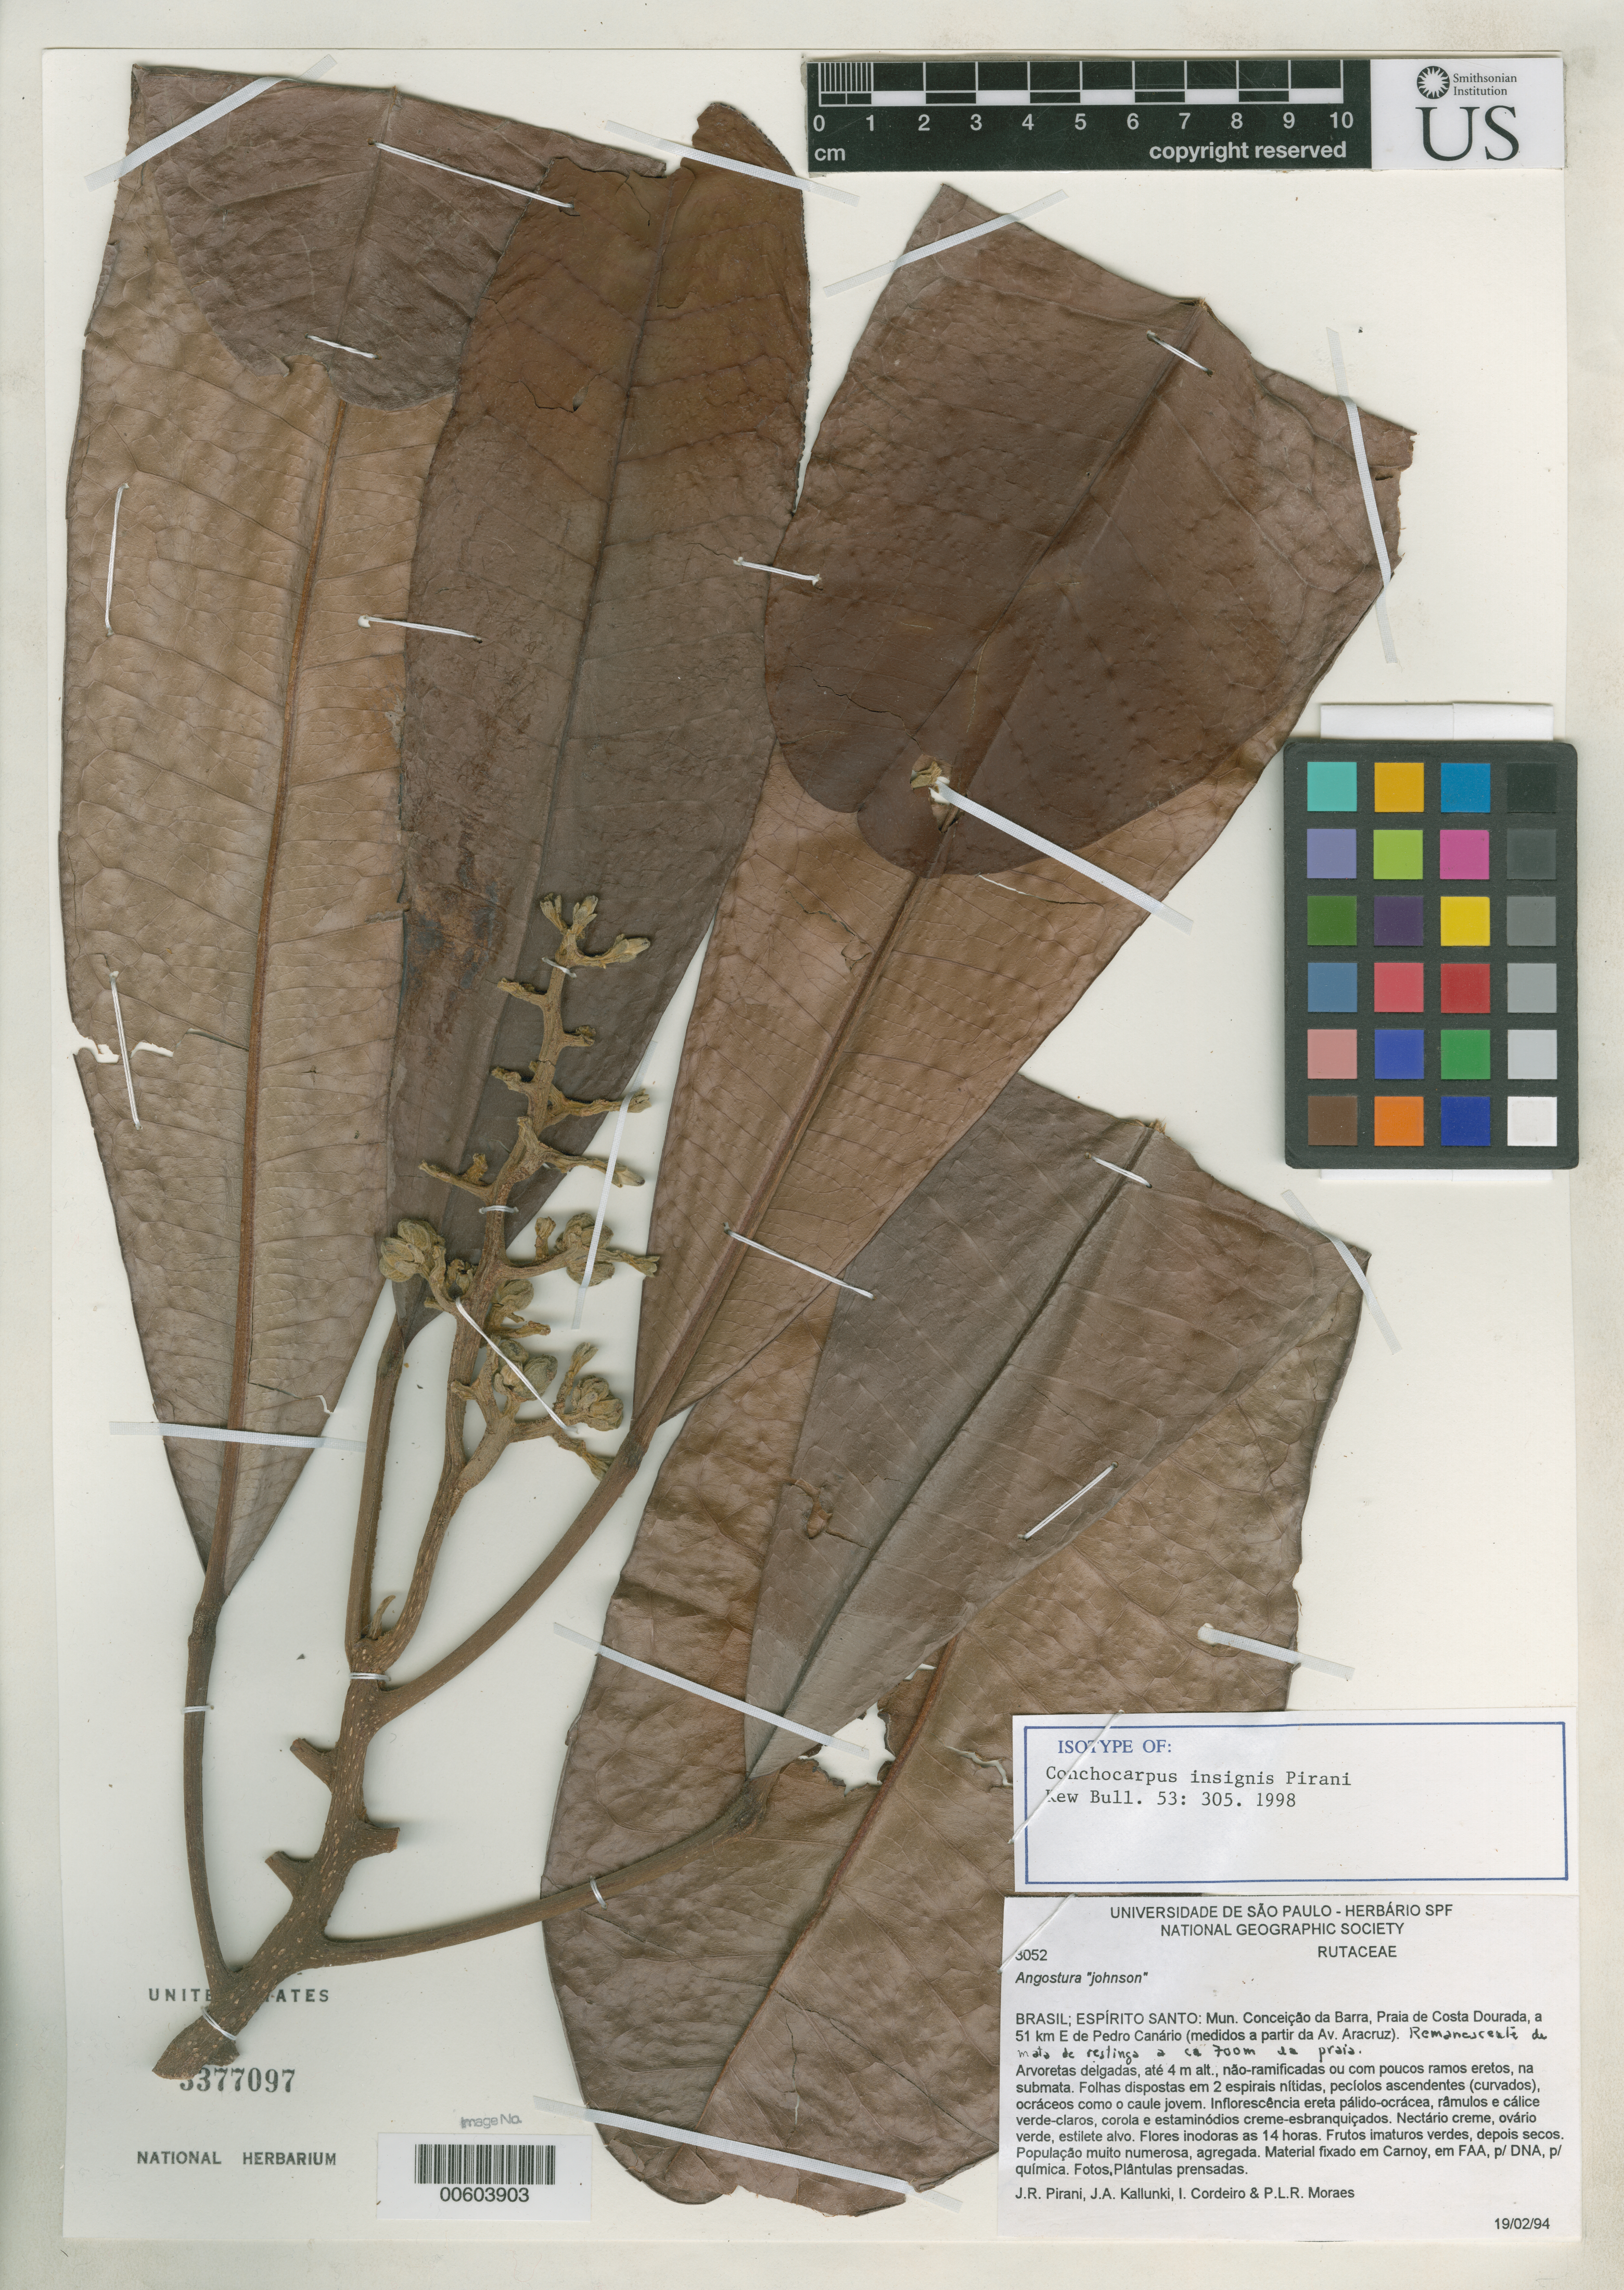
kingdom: Plantae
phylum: Tracheophyta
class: Magnoliopsida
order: Sapindales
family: Rutaceae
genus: Conchocarpus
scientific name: Conchocarpus insignis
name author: Pirani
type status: Isotype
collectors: J. R. Pirani, J. Kallunki, I. Cordeiro & P. Moraes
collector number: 3052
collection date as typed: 19 Feb 1994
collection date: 1994-02-19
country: Brazil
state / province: Espírito Santo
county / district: Conceição da Barra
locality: Praia de Costa Dourada, 51 km E de Pedro Canario, Medidos a partir da Av. Aracruz.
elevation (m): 700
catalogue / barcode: US 3377097